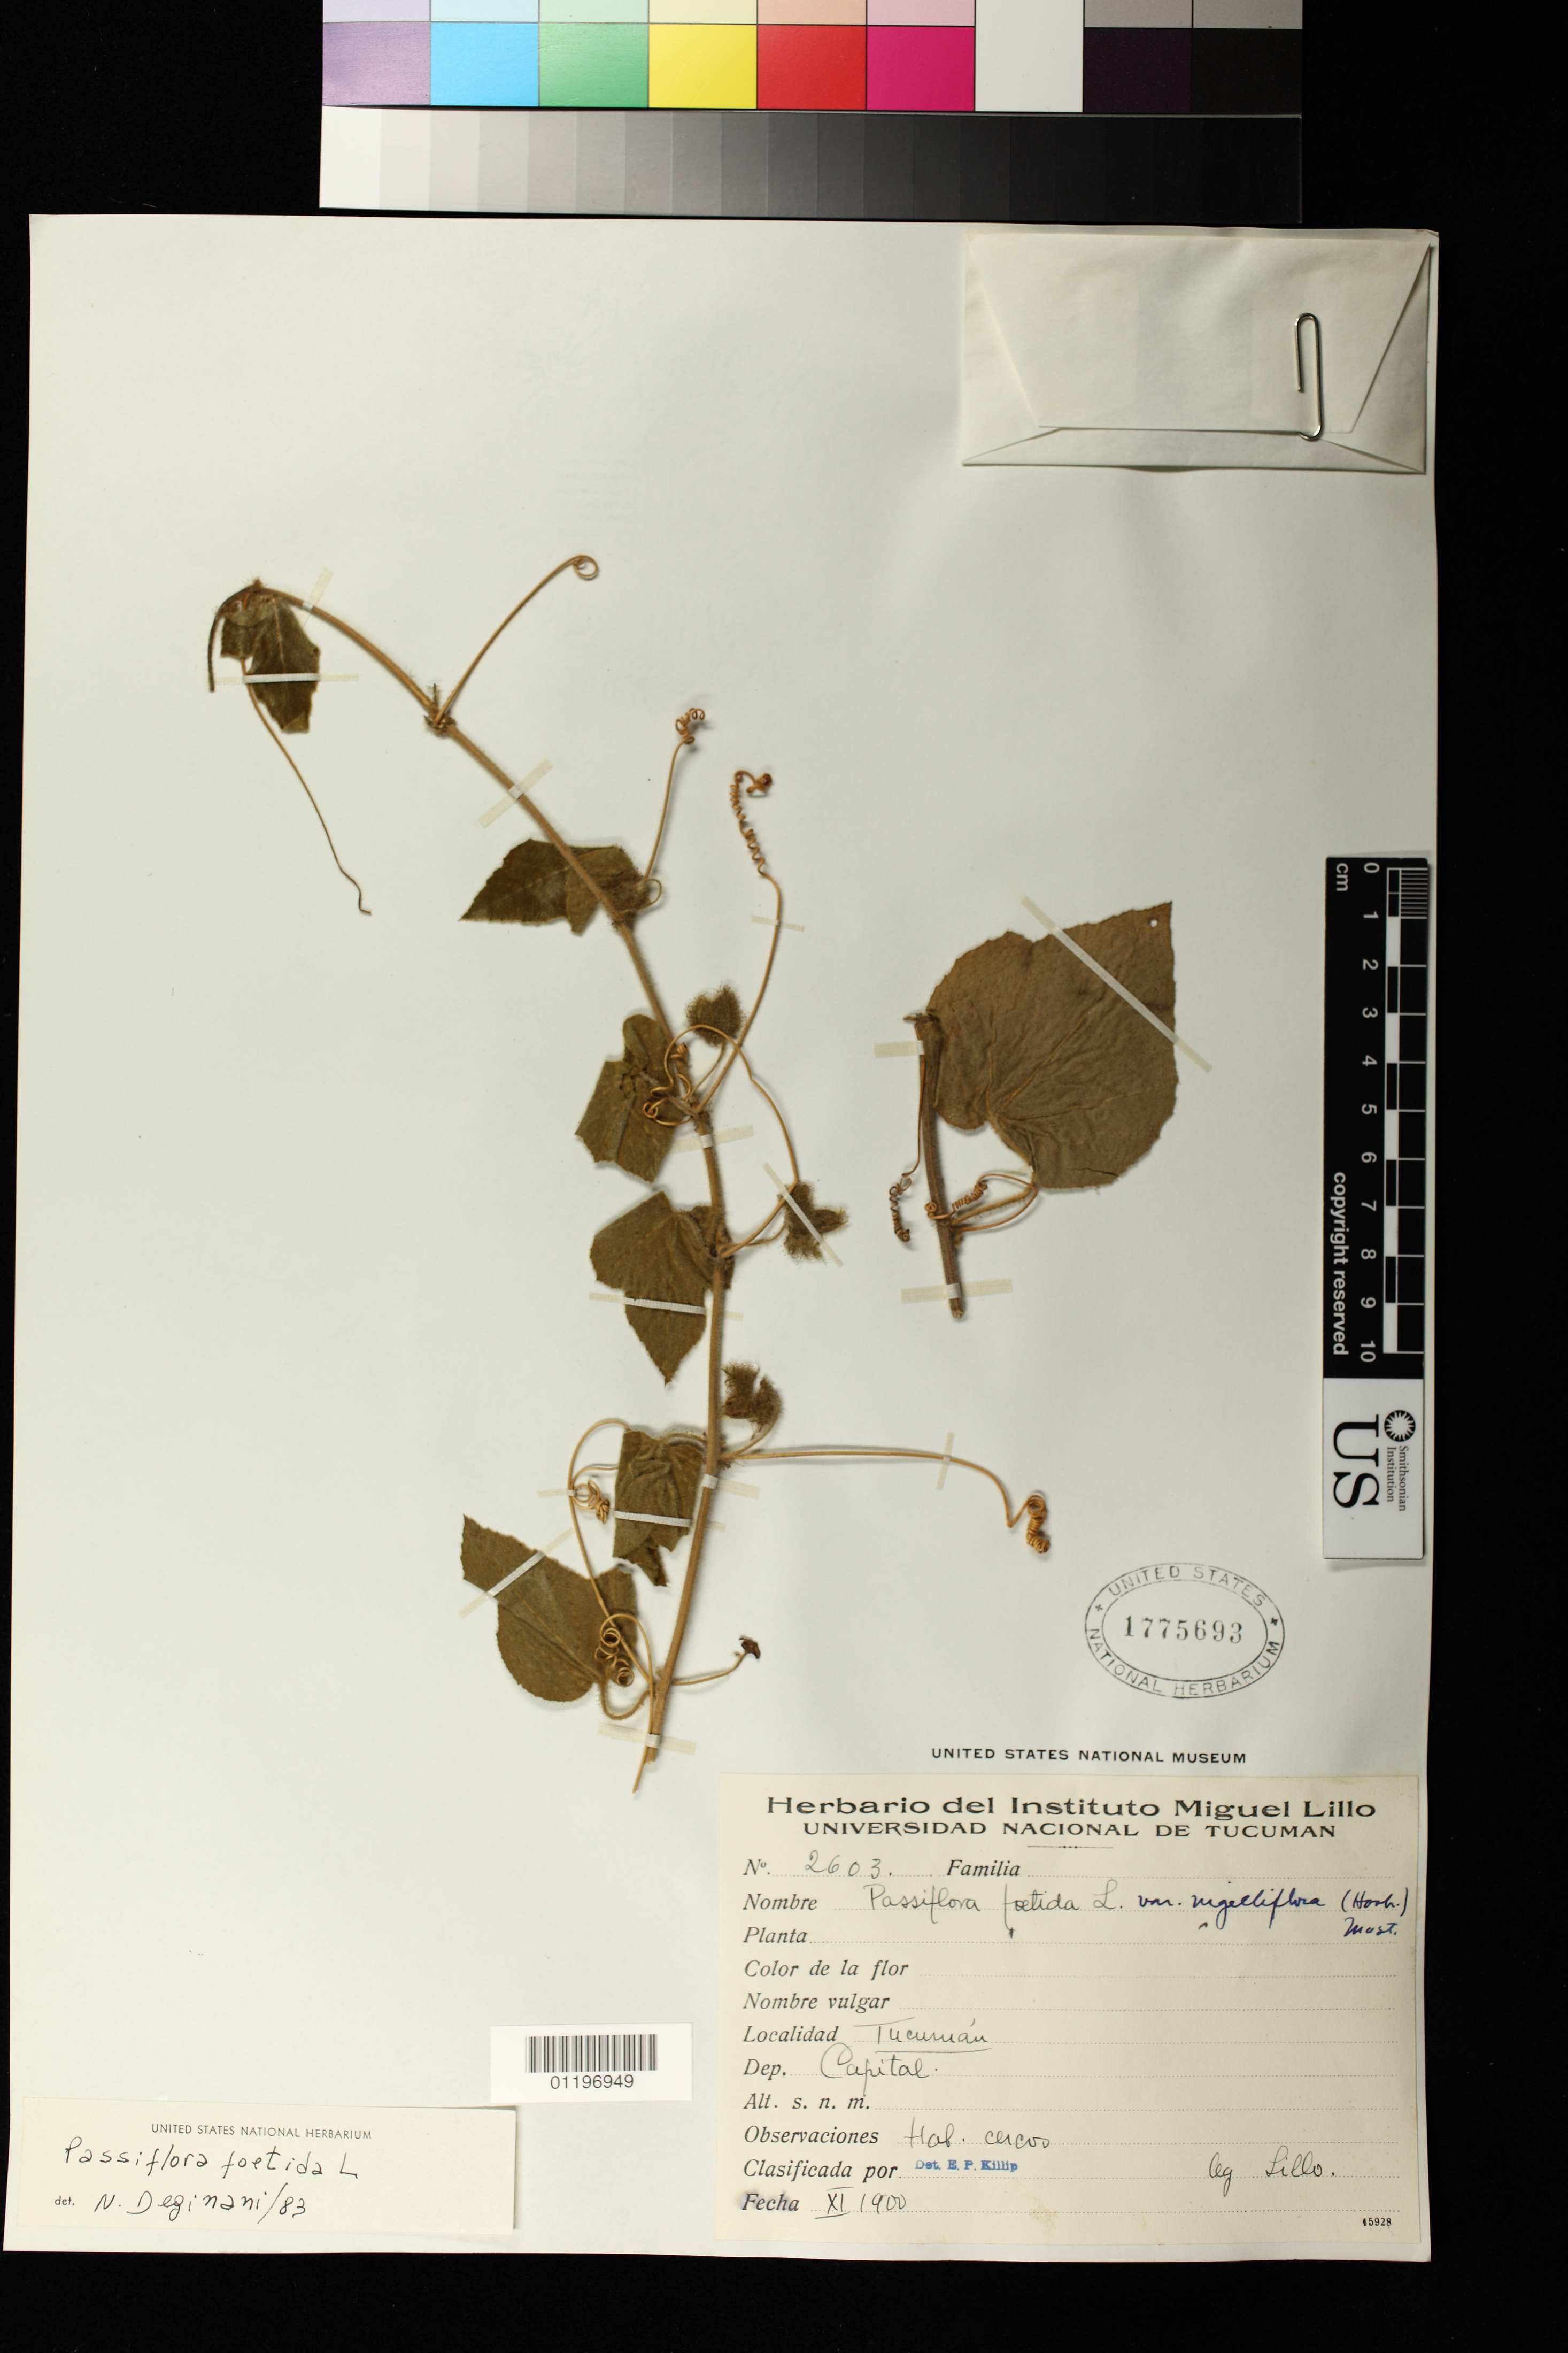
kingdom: Plantae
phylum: Tracheophyta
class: Magnoliopsida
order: Malpighiales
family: Passifloraceae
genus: Passiflora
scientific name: Passiflora foetida var. nigelliflora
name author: (Hook.) Mast.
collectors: M. Lillo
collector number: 2603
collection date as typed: Nov 1900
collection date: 1900-11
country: Argentina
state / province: Tucumán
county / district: Capital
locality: Tucuman, Dep. Capital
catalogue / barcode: US 1775693